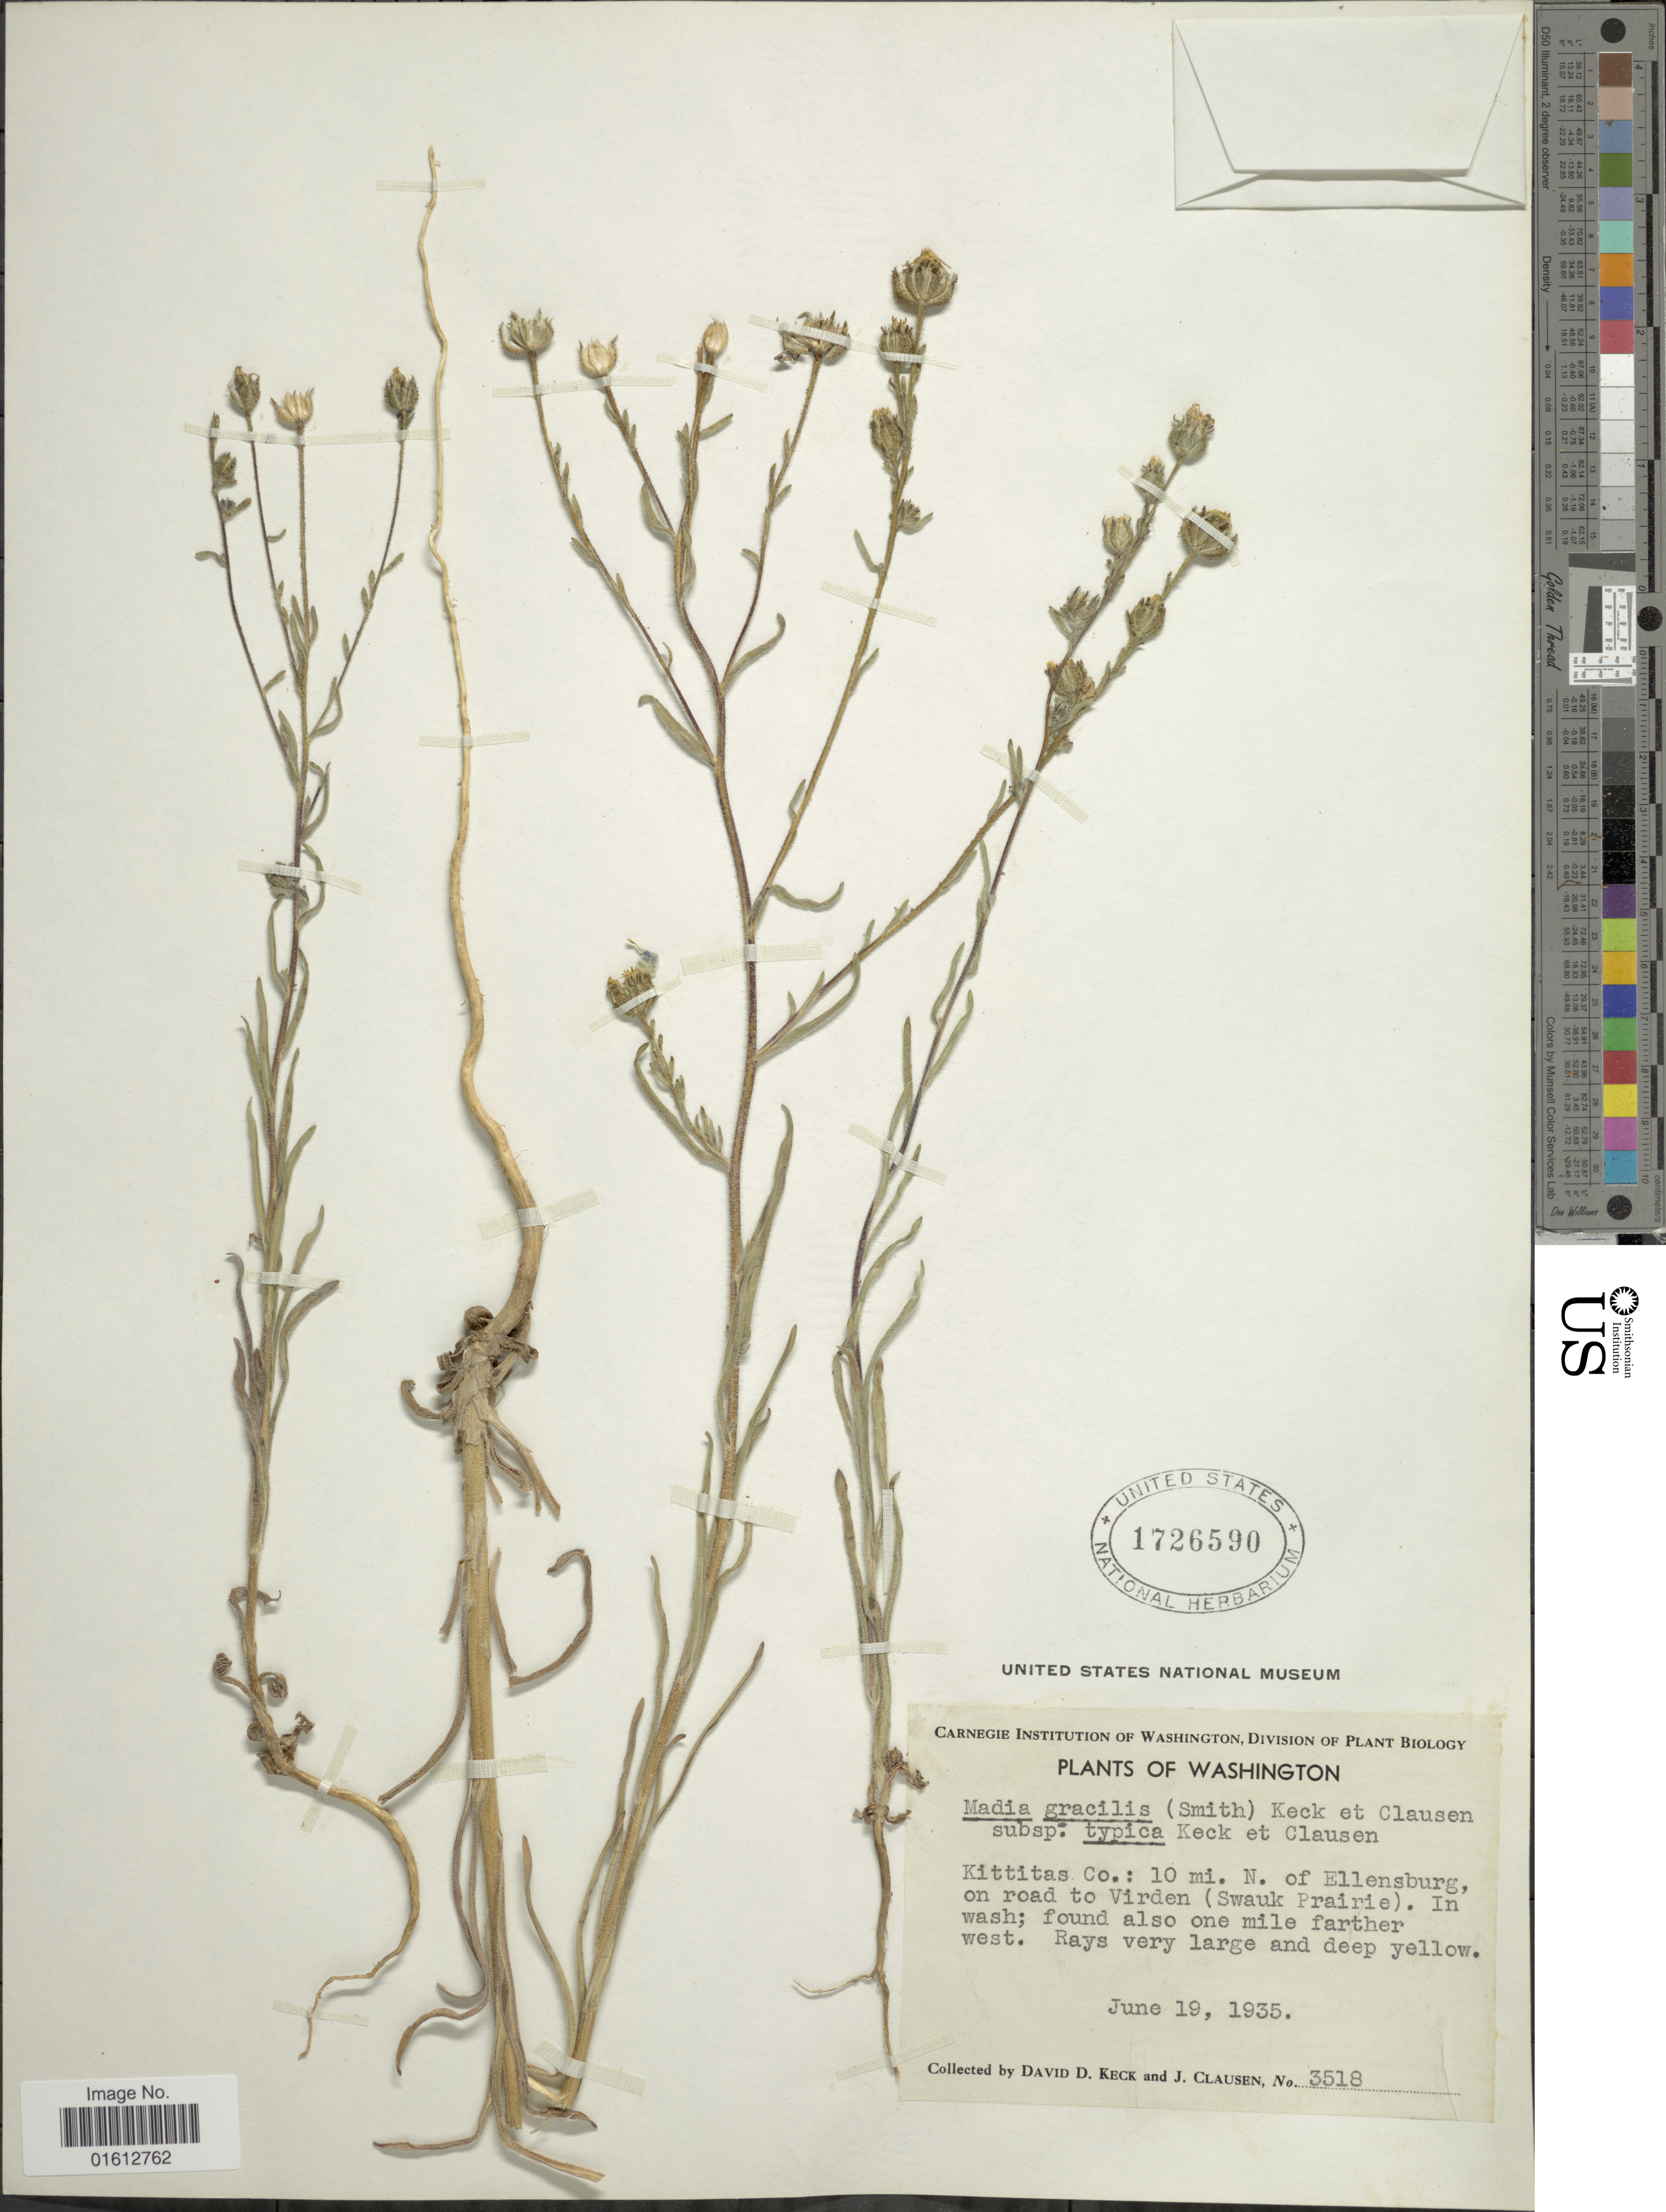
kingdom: Plantae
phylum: Tracheophyta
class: Magnoliopsida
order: Asterales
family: Asteraceae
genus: Madia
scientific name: Madia gracilis subsp. gracilis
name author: (Sm.) D.D. Keck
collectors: D. D. Keck & J. Clausen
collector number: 3518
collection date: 1935-06-19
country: United States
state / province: Washington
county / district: Kittitas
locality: Washington, Kittitas Co.: 10 mi. of Ellensburg, on road to Virden (Swauk Prairie).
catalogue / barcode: US 1726590